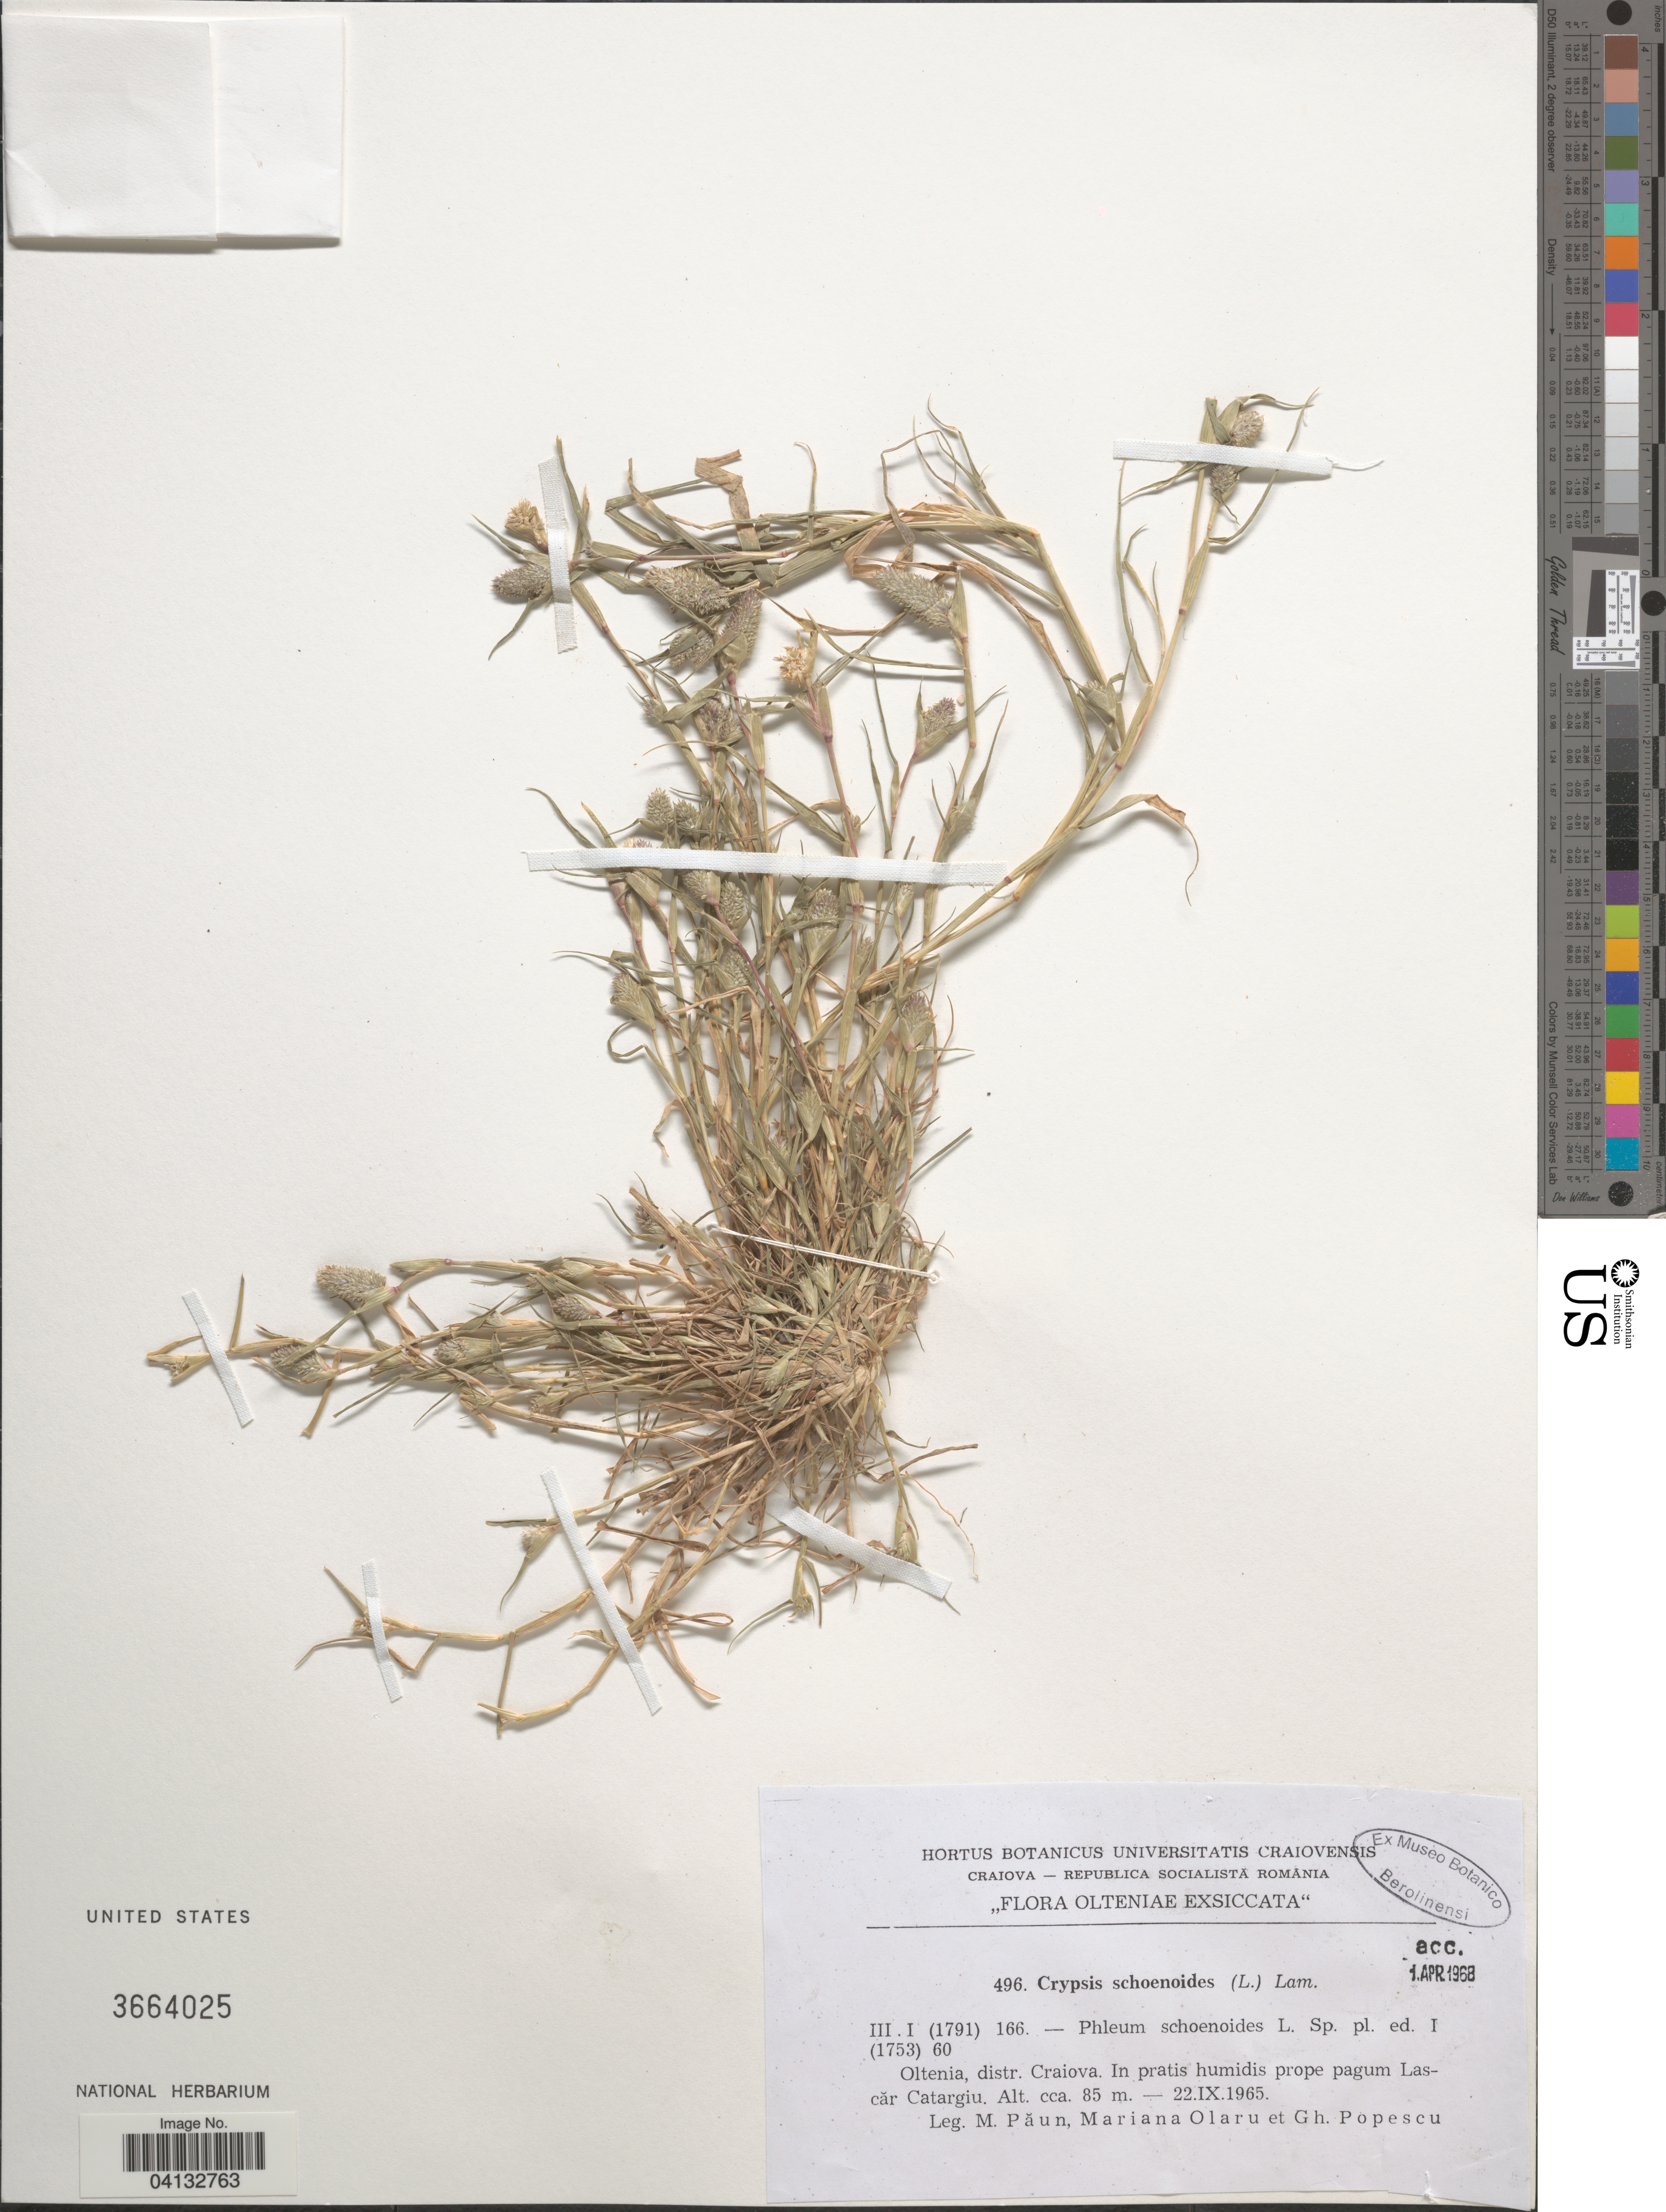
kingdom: Plantae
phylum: Tracheophyta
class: Liliopsida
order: Poales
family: Poaceae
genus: Sporobolus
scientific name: Sporobolus schoenoides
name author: (L.) P.M. Peterson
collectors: M. Păun, M. Olaru & G. Popescu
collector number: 496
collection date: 1965-09-22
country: Romania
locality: Oltenia, distr. Craiova. In pratis humidis prope pagum Lascăr Catargiu.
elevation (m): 85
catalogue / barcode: US 3664025